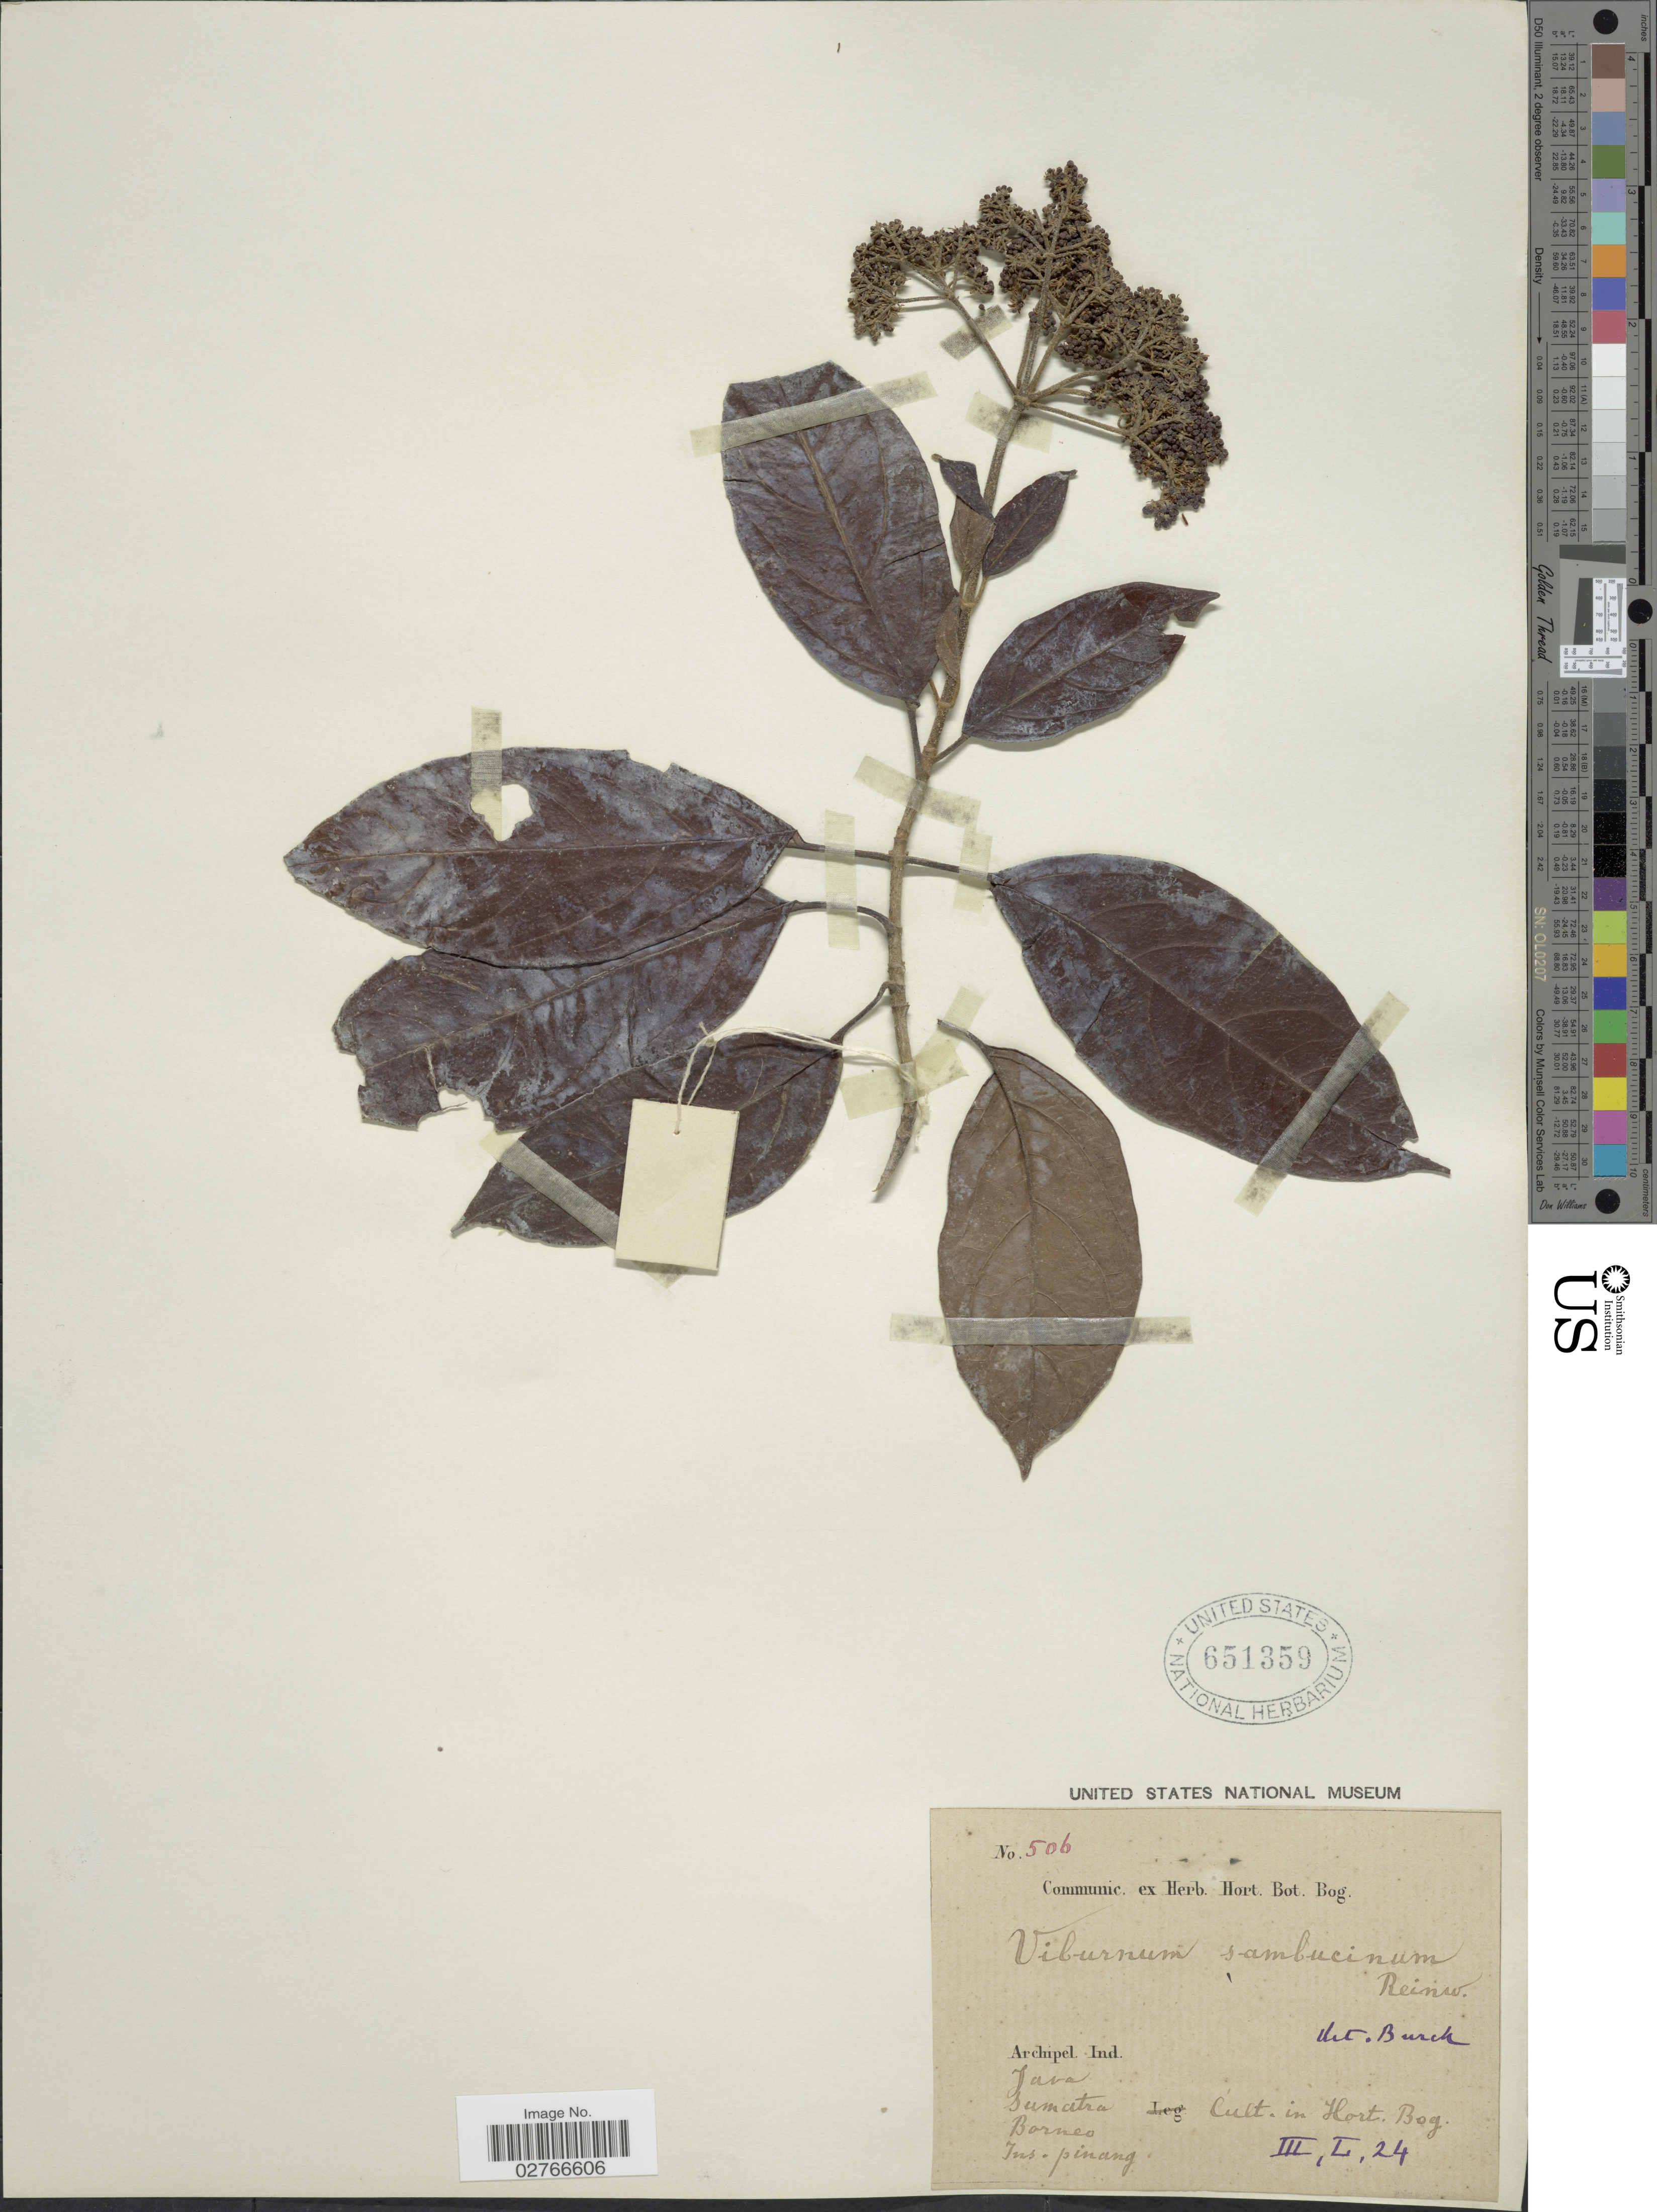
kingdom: Plantae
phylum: Tracheophyta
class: Magnoliopsida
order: Dipsacales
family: Viburnaceae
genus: Viburnum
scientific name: Viburnum sambucinum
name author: Reinw. ex Blume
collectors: ex herb. Hort. Bot. Bog.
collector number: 506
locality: Hort. Bog. III, L. 24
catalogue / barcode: US 651359